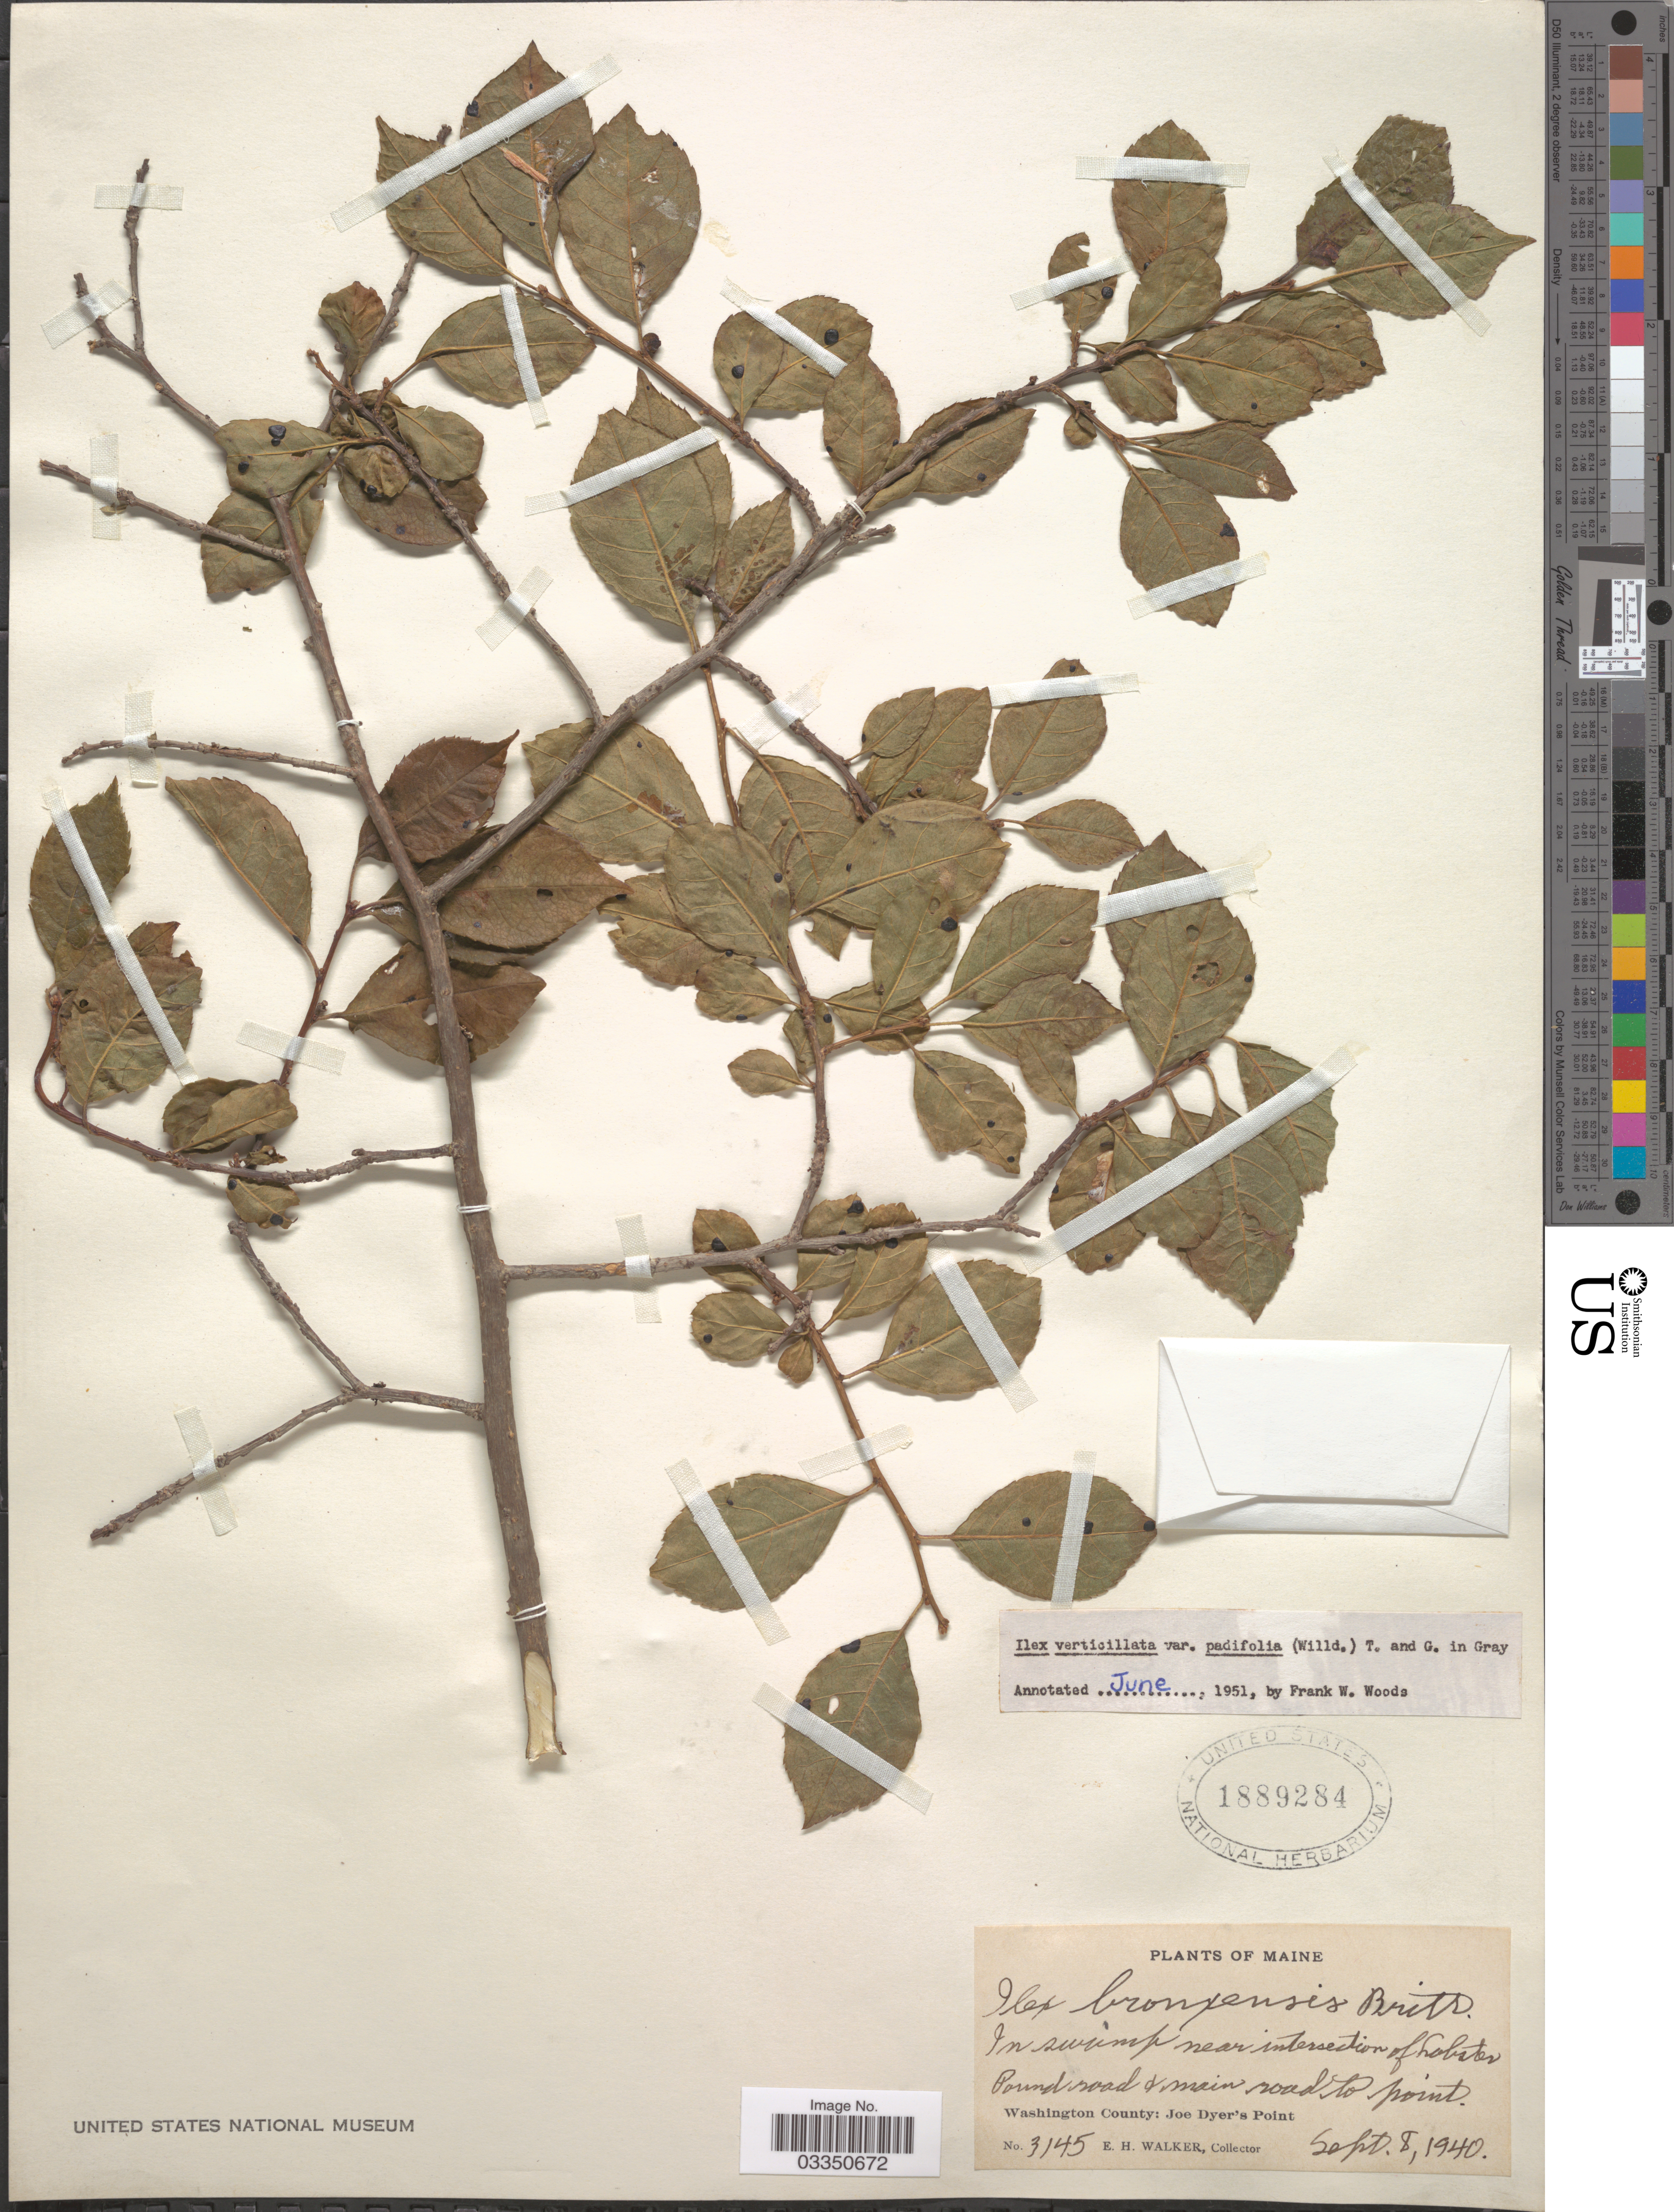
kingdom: Plantae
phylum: Tracheophyta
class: Magnoliopsida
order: Aquifoliales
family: Aquifoliaceae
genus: Ilex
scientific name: Ilex verticillata var. padifolia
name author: (Willd.) Torr. & A. Gray ex S. Watson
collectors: E. H. Walker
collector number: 3145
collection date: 1940-09-08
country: United States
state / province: Maine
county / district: Washington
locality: In swamp near intersection of Lobster Pound road + main road to point. Washington County: Joe Dyer's Point.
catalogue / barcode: US 1889284